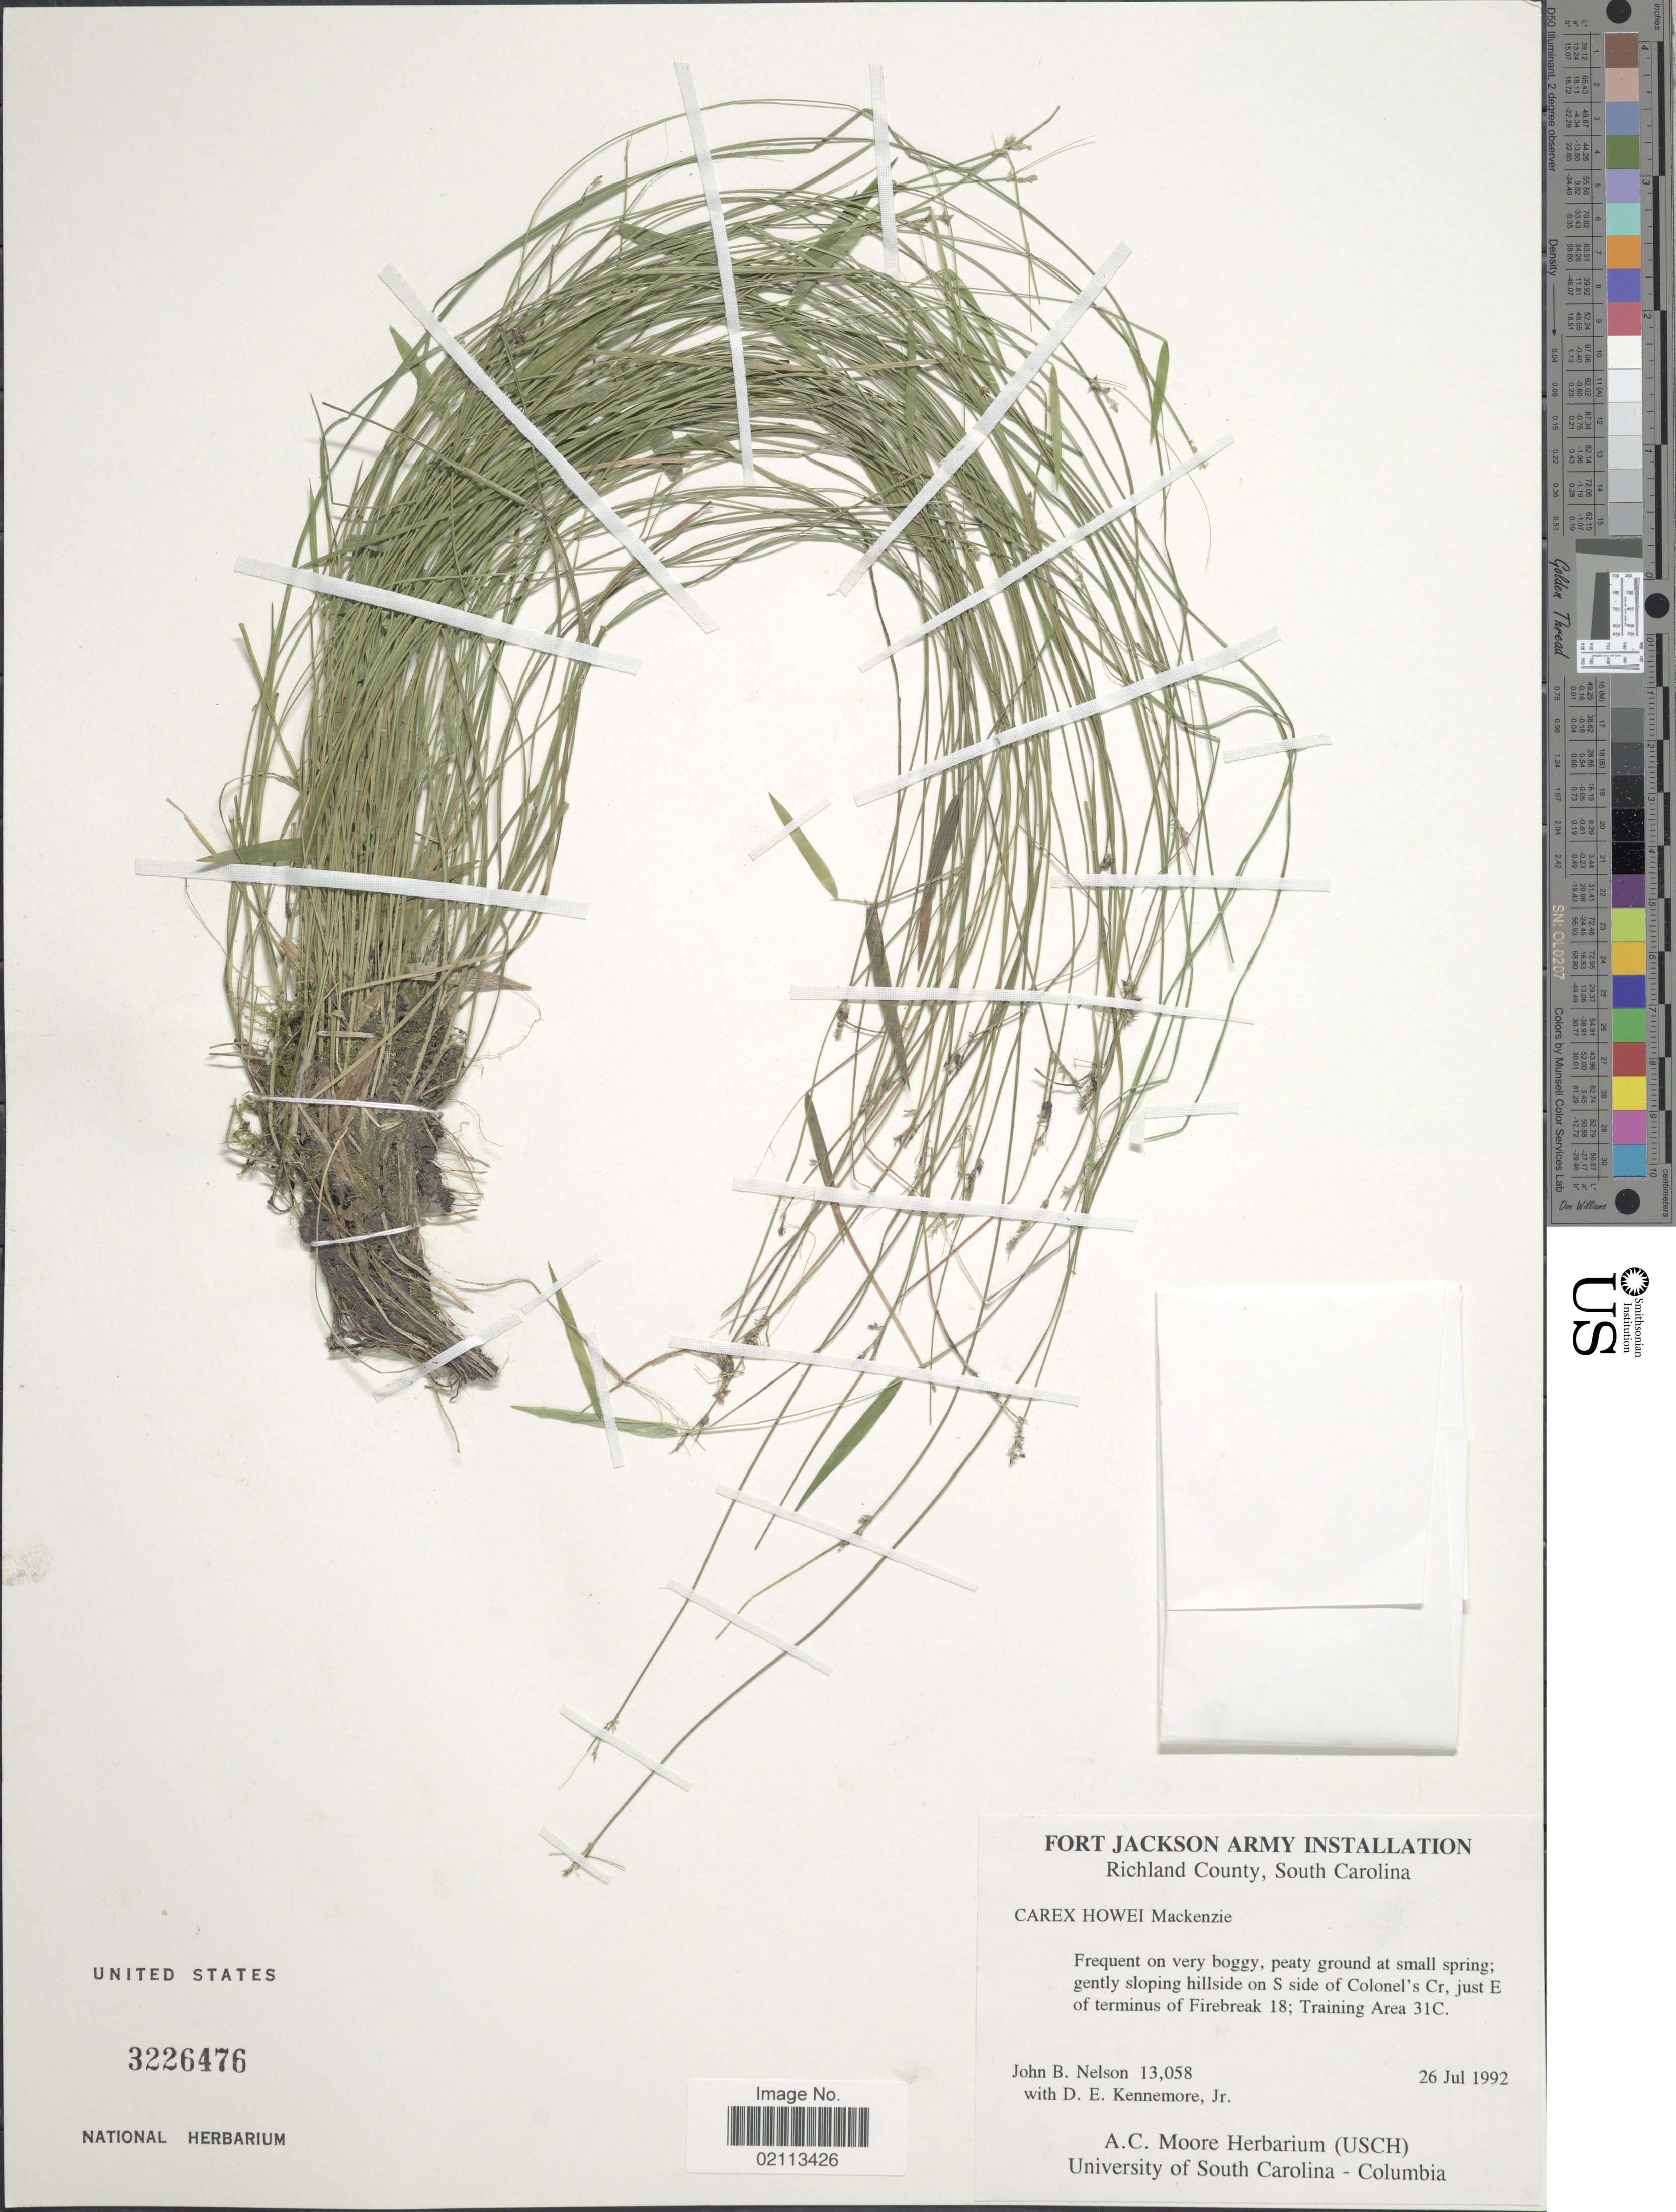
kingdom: Plantae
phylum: Tracheophyta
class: Liliopsida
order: Poales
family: Cyperaceae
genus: Carex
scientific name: Carex howei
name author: Mack.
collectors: J. Nelson & D. Kennemore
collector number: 13058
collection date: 1992-07-26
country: United States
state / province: South Carolina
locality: Fort Jackson Army Installation, Richland County, gently sloping hillside on S side of Colonel's Cr, just E of terminus of Firebreak 18; Training Area 31C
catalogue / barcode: US 3226476